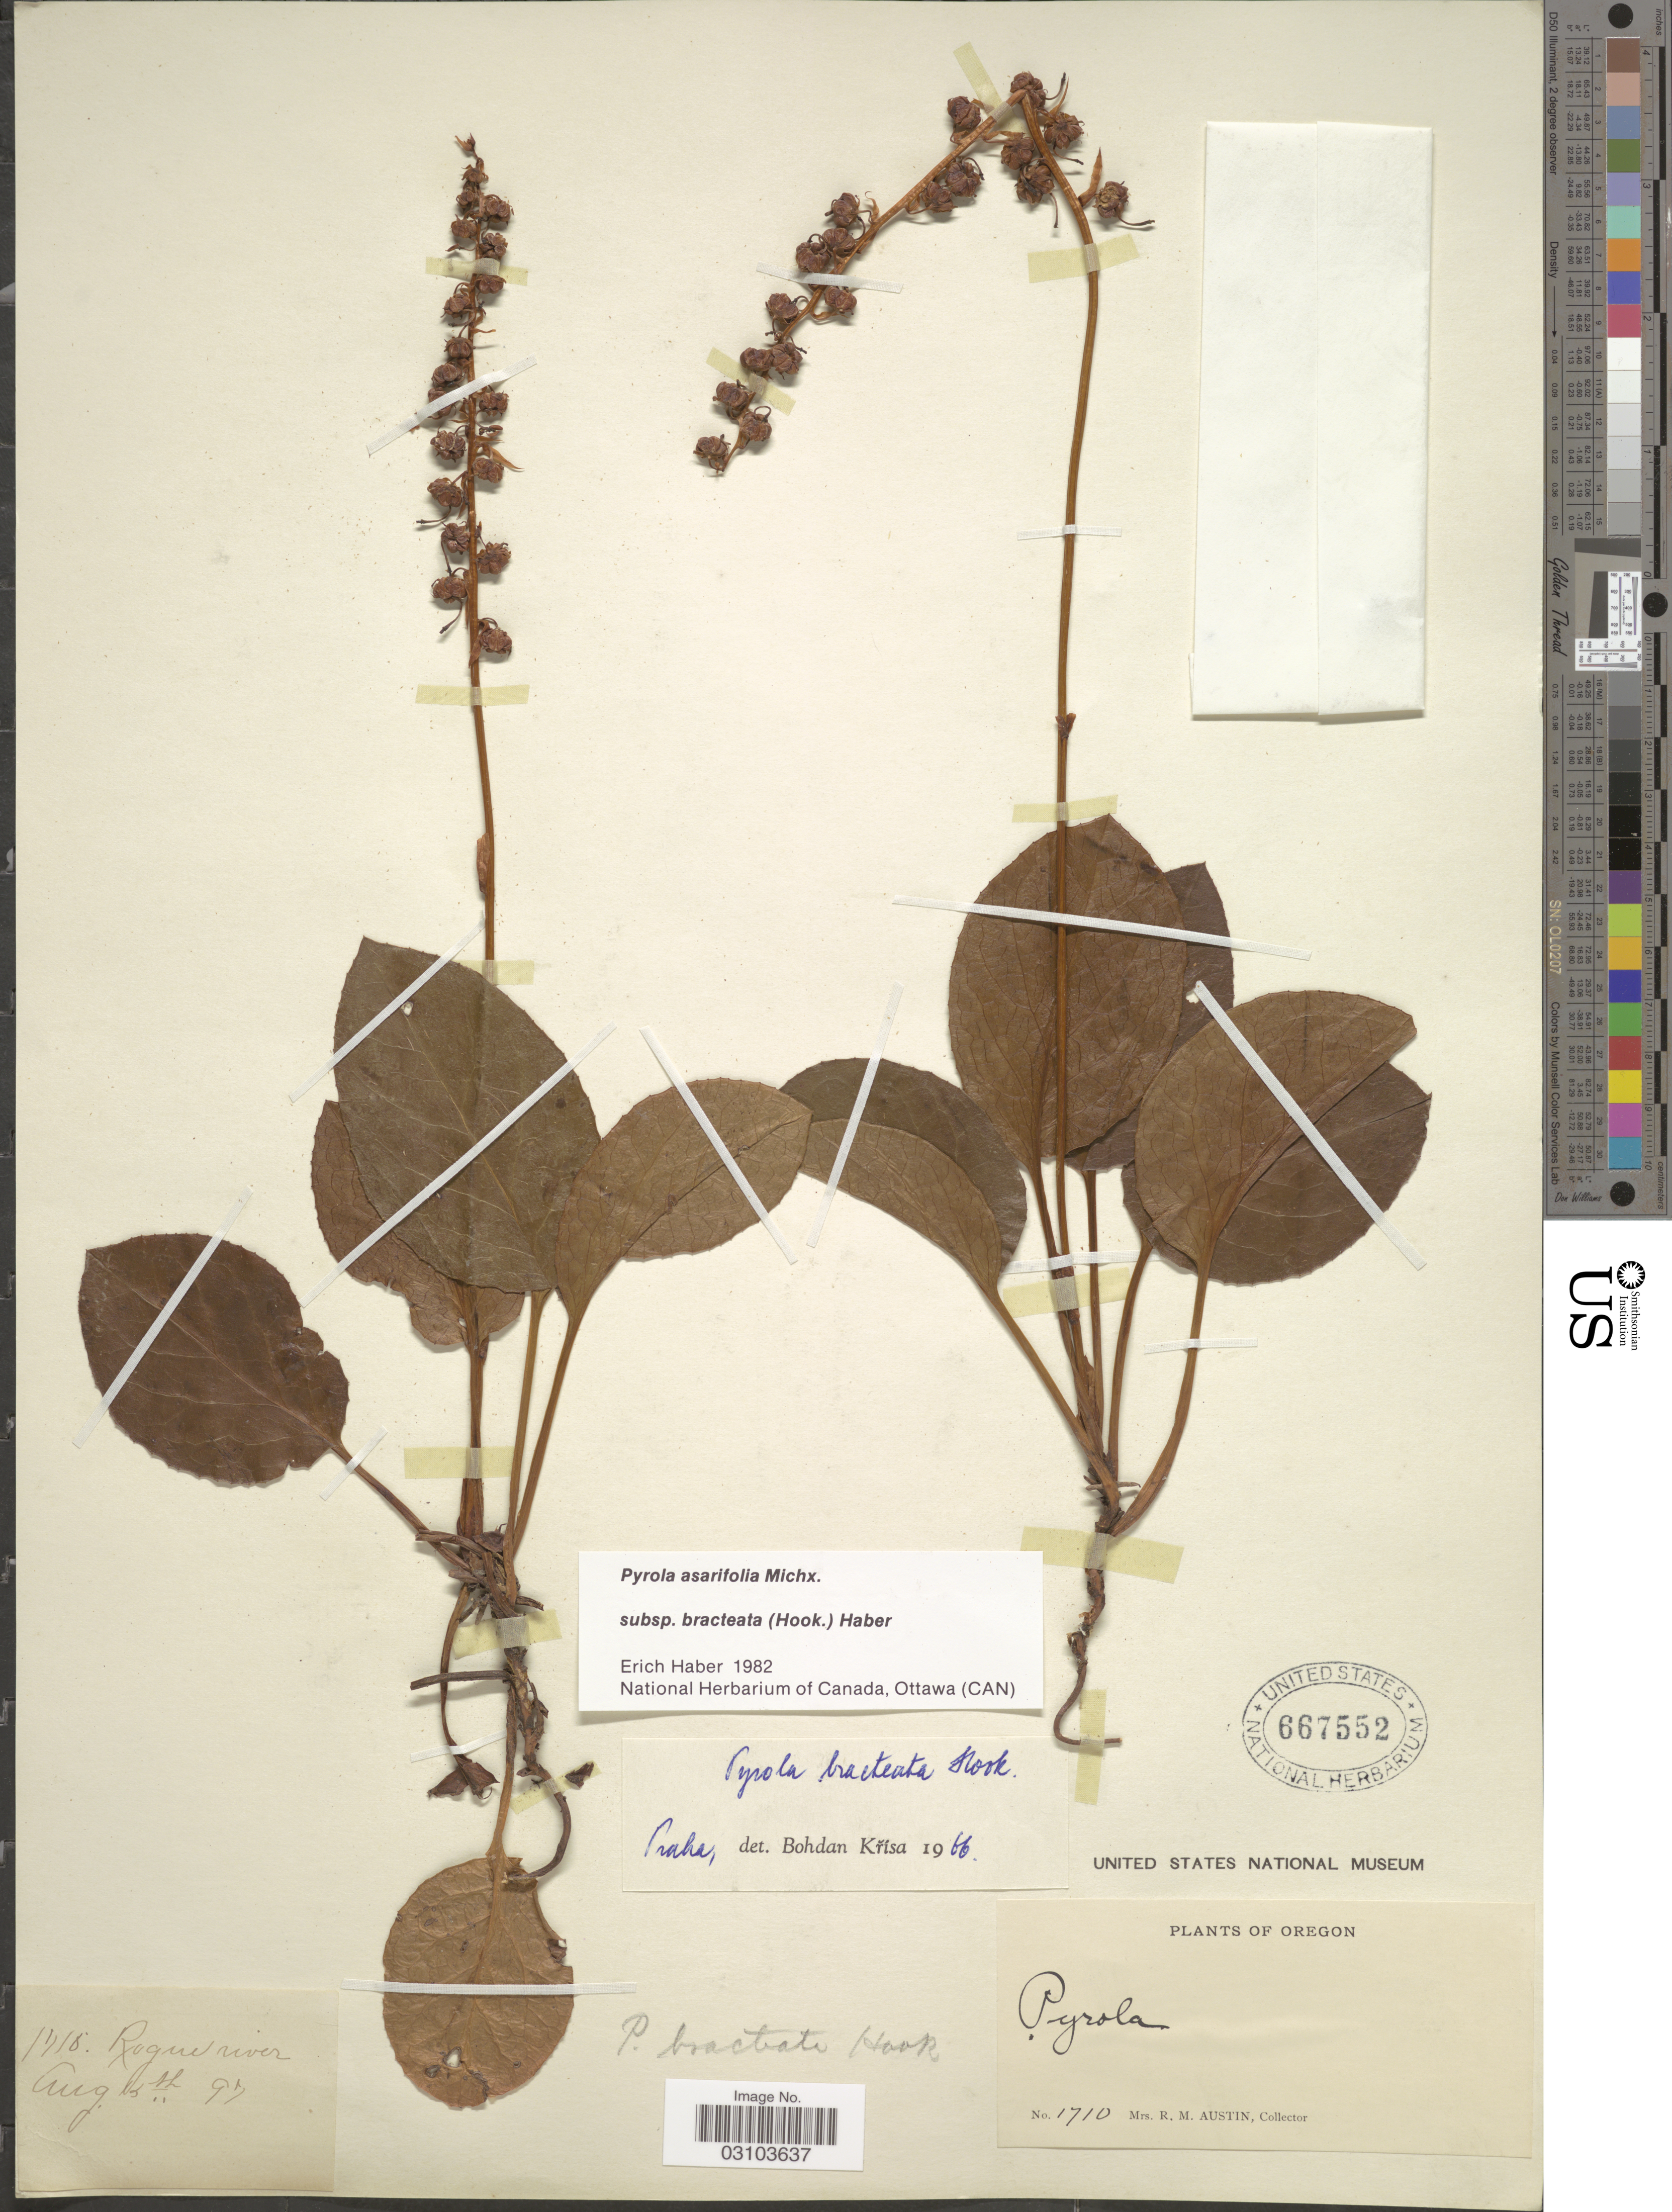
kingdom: Plantae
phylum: Tracheophyta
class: Magnoliopsida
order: Ericales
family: Ericaceae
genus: Pyrola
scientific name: Pyrola asarifolia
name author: Michx.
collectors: R. Austin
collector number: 1710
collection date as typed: Transcribed d/m/y: 13/8/97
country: United States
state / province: Oregon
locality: Rogue river.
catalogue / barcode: US 667552